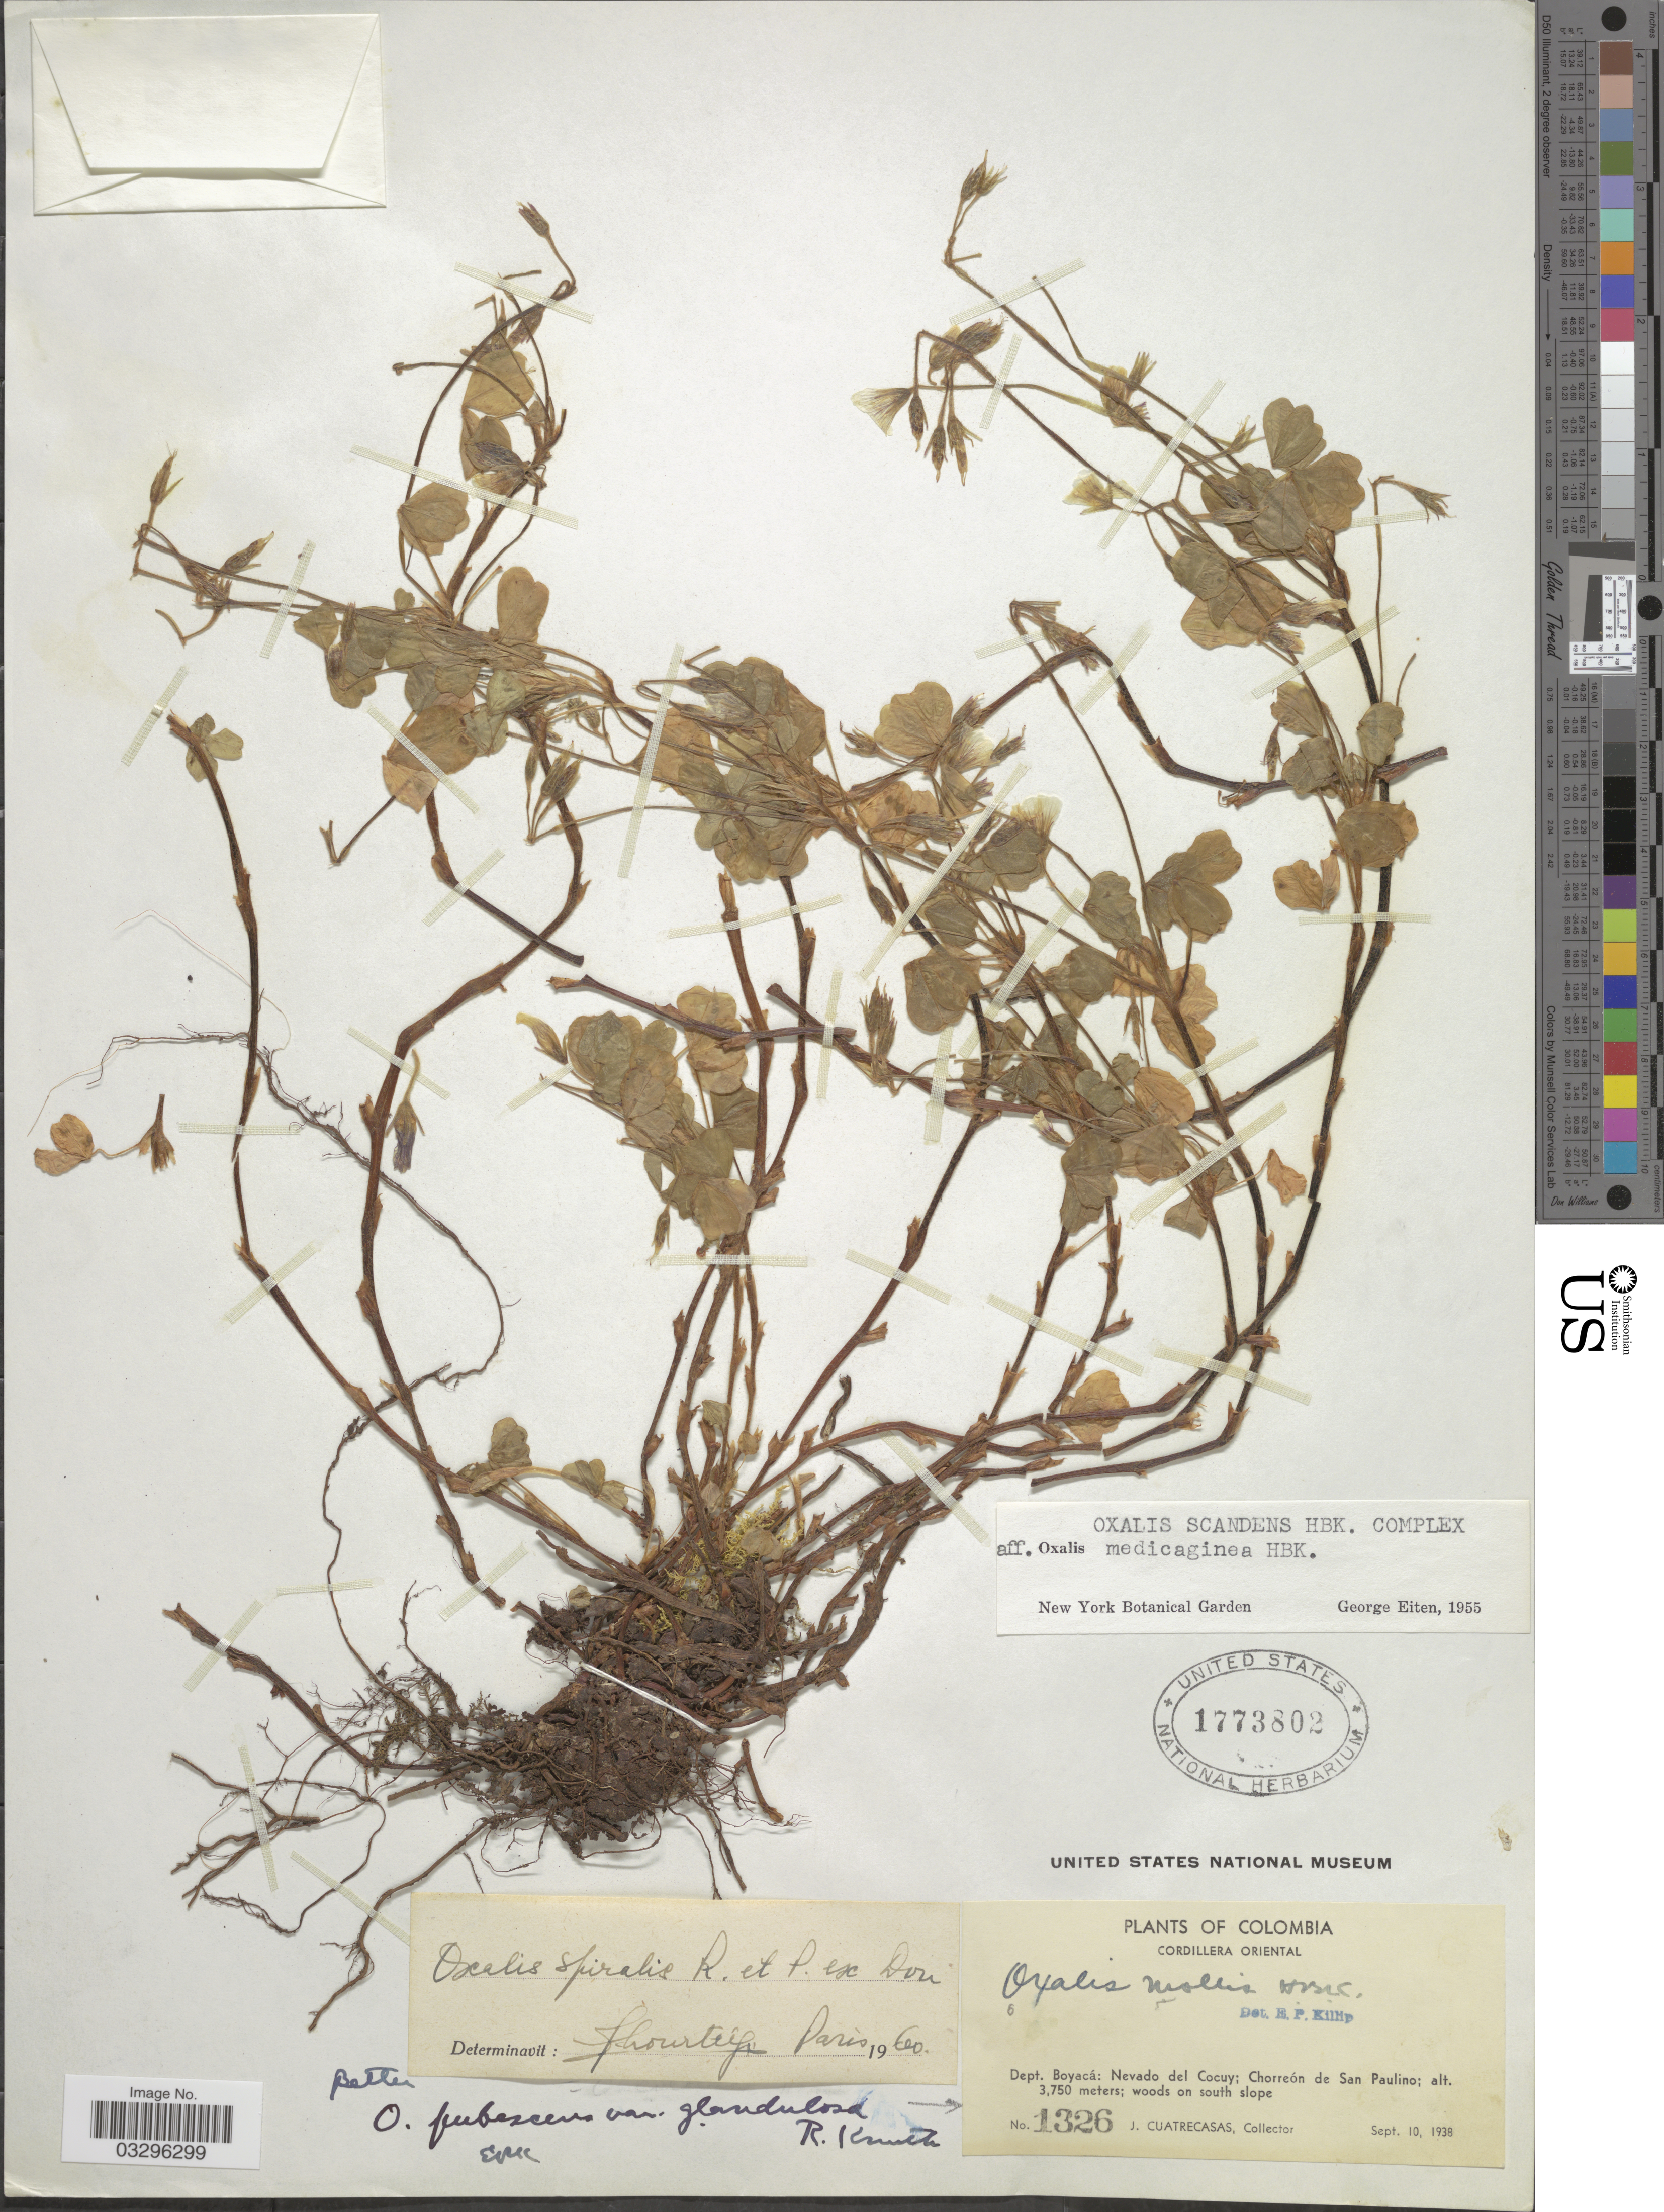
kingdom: Plantae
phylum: Tracheophyta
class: Magnoliopsida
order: Oxalidales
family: Oxalidaceae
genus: Oxalis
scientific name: Oxalis spiralis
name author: Ruiz & Pav. ex G. Don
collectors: J. Cuatrecasas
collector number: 1326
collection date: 1938-09-10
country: Colombia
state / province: Boyacá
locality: Cordillera Oriental. Dept. Boyacá: Nevado del Cocuy; Chorreón de San Paulino.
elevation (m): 3750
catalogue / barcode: US 1773802